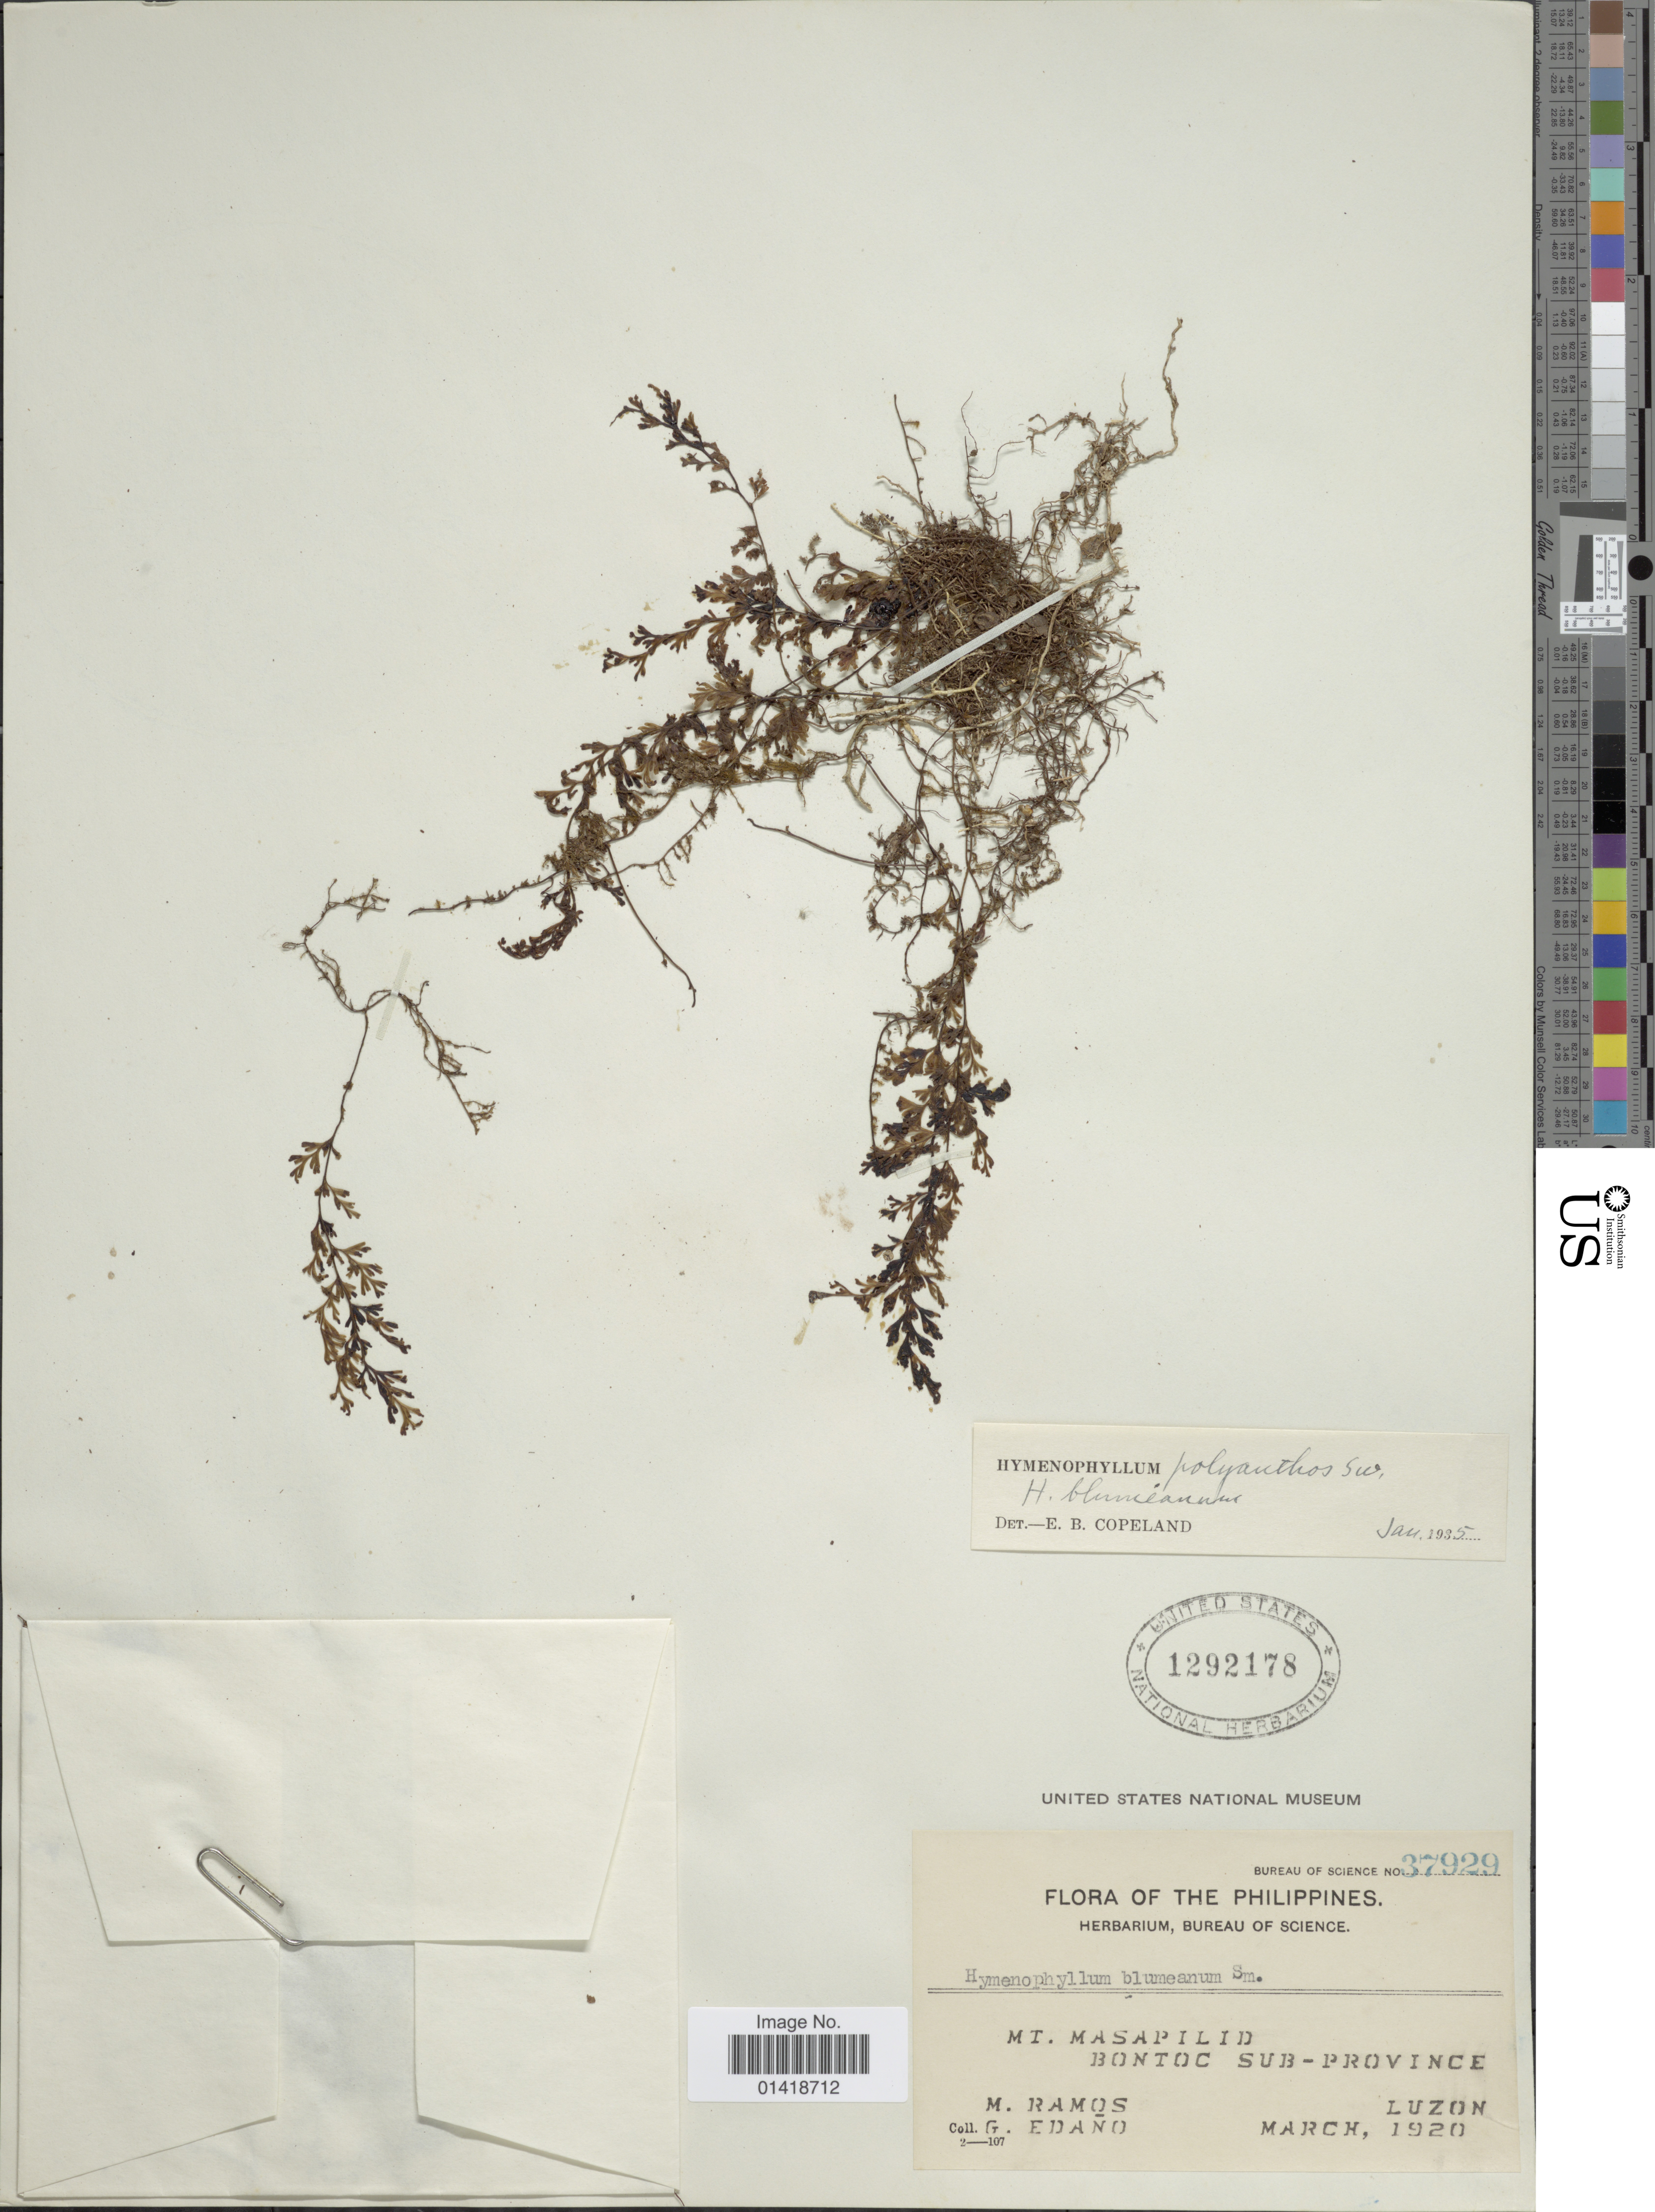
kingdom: Plantae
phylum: Tracheophyta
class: Polypodiopsida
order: Hymenophyllales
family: Hymenophyllaceae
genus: Hymenophyllum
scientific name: Hymenophyllum polyanthos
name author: (Sw.) Sw.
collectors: M. Ramos & G. Edaño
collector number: Bureau of Science 37929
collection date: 1920-03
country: Philippines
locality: The Philippines. Mt. Masapilid. Bontoc Sub-Province. Luzon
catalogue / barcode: US 1292178